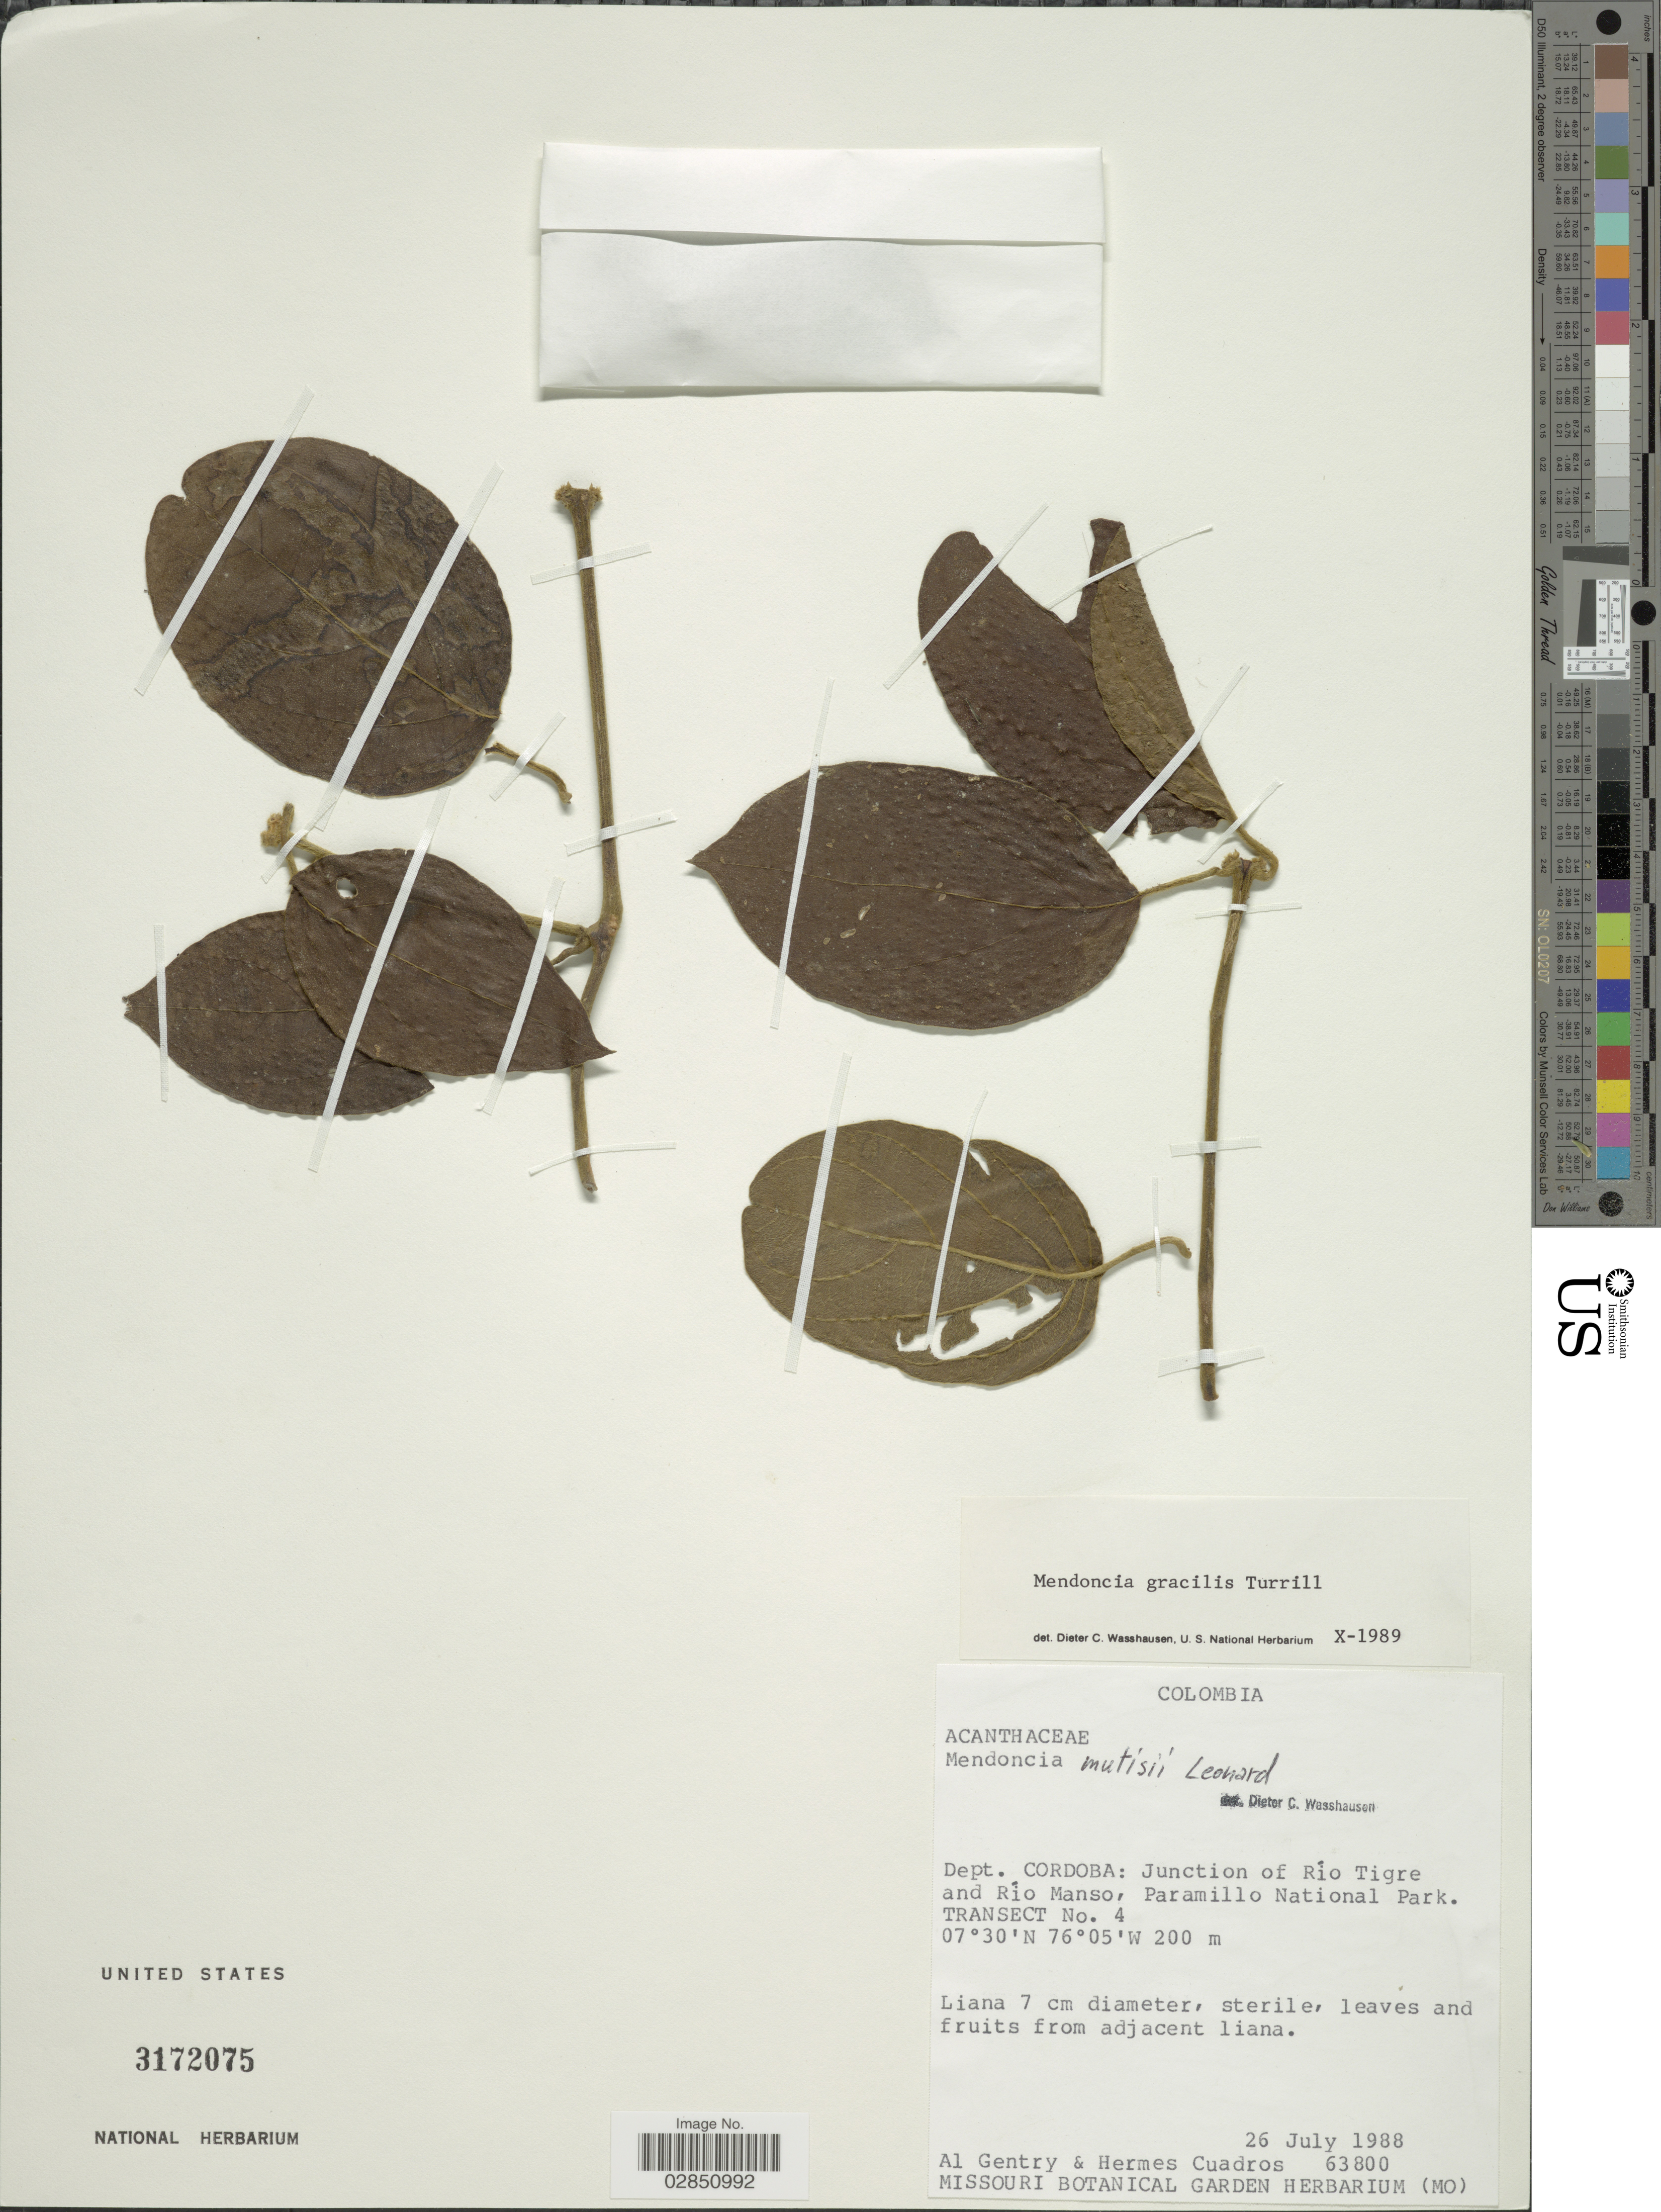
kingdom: Plantae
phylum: Tracheophyta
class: Magnoliopsida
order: Lamiales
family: Acanthaceae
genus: Mendoncia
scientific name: Mendoncia gracilis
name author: Turrill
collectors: A. H. Gentry & H. Cuadros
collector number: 63800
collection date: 1988-07-26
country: Argentina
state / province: Cordoba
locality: Dept. Cordoba, Junction of Río Tigre and Río Manso, Paramillo National Park, Transect No. 4.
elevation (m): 200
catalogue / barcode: US 3172075